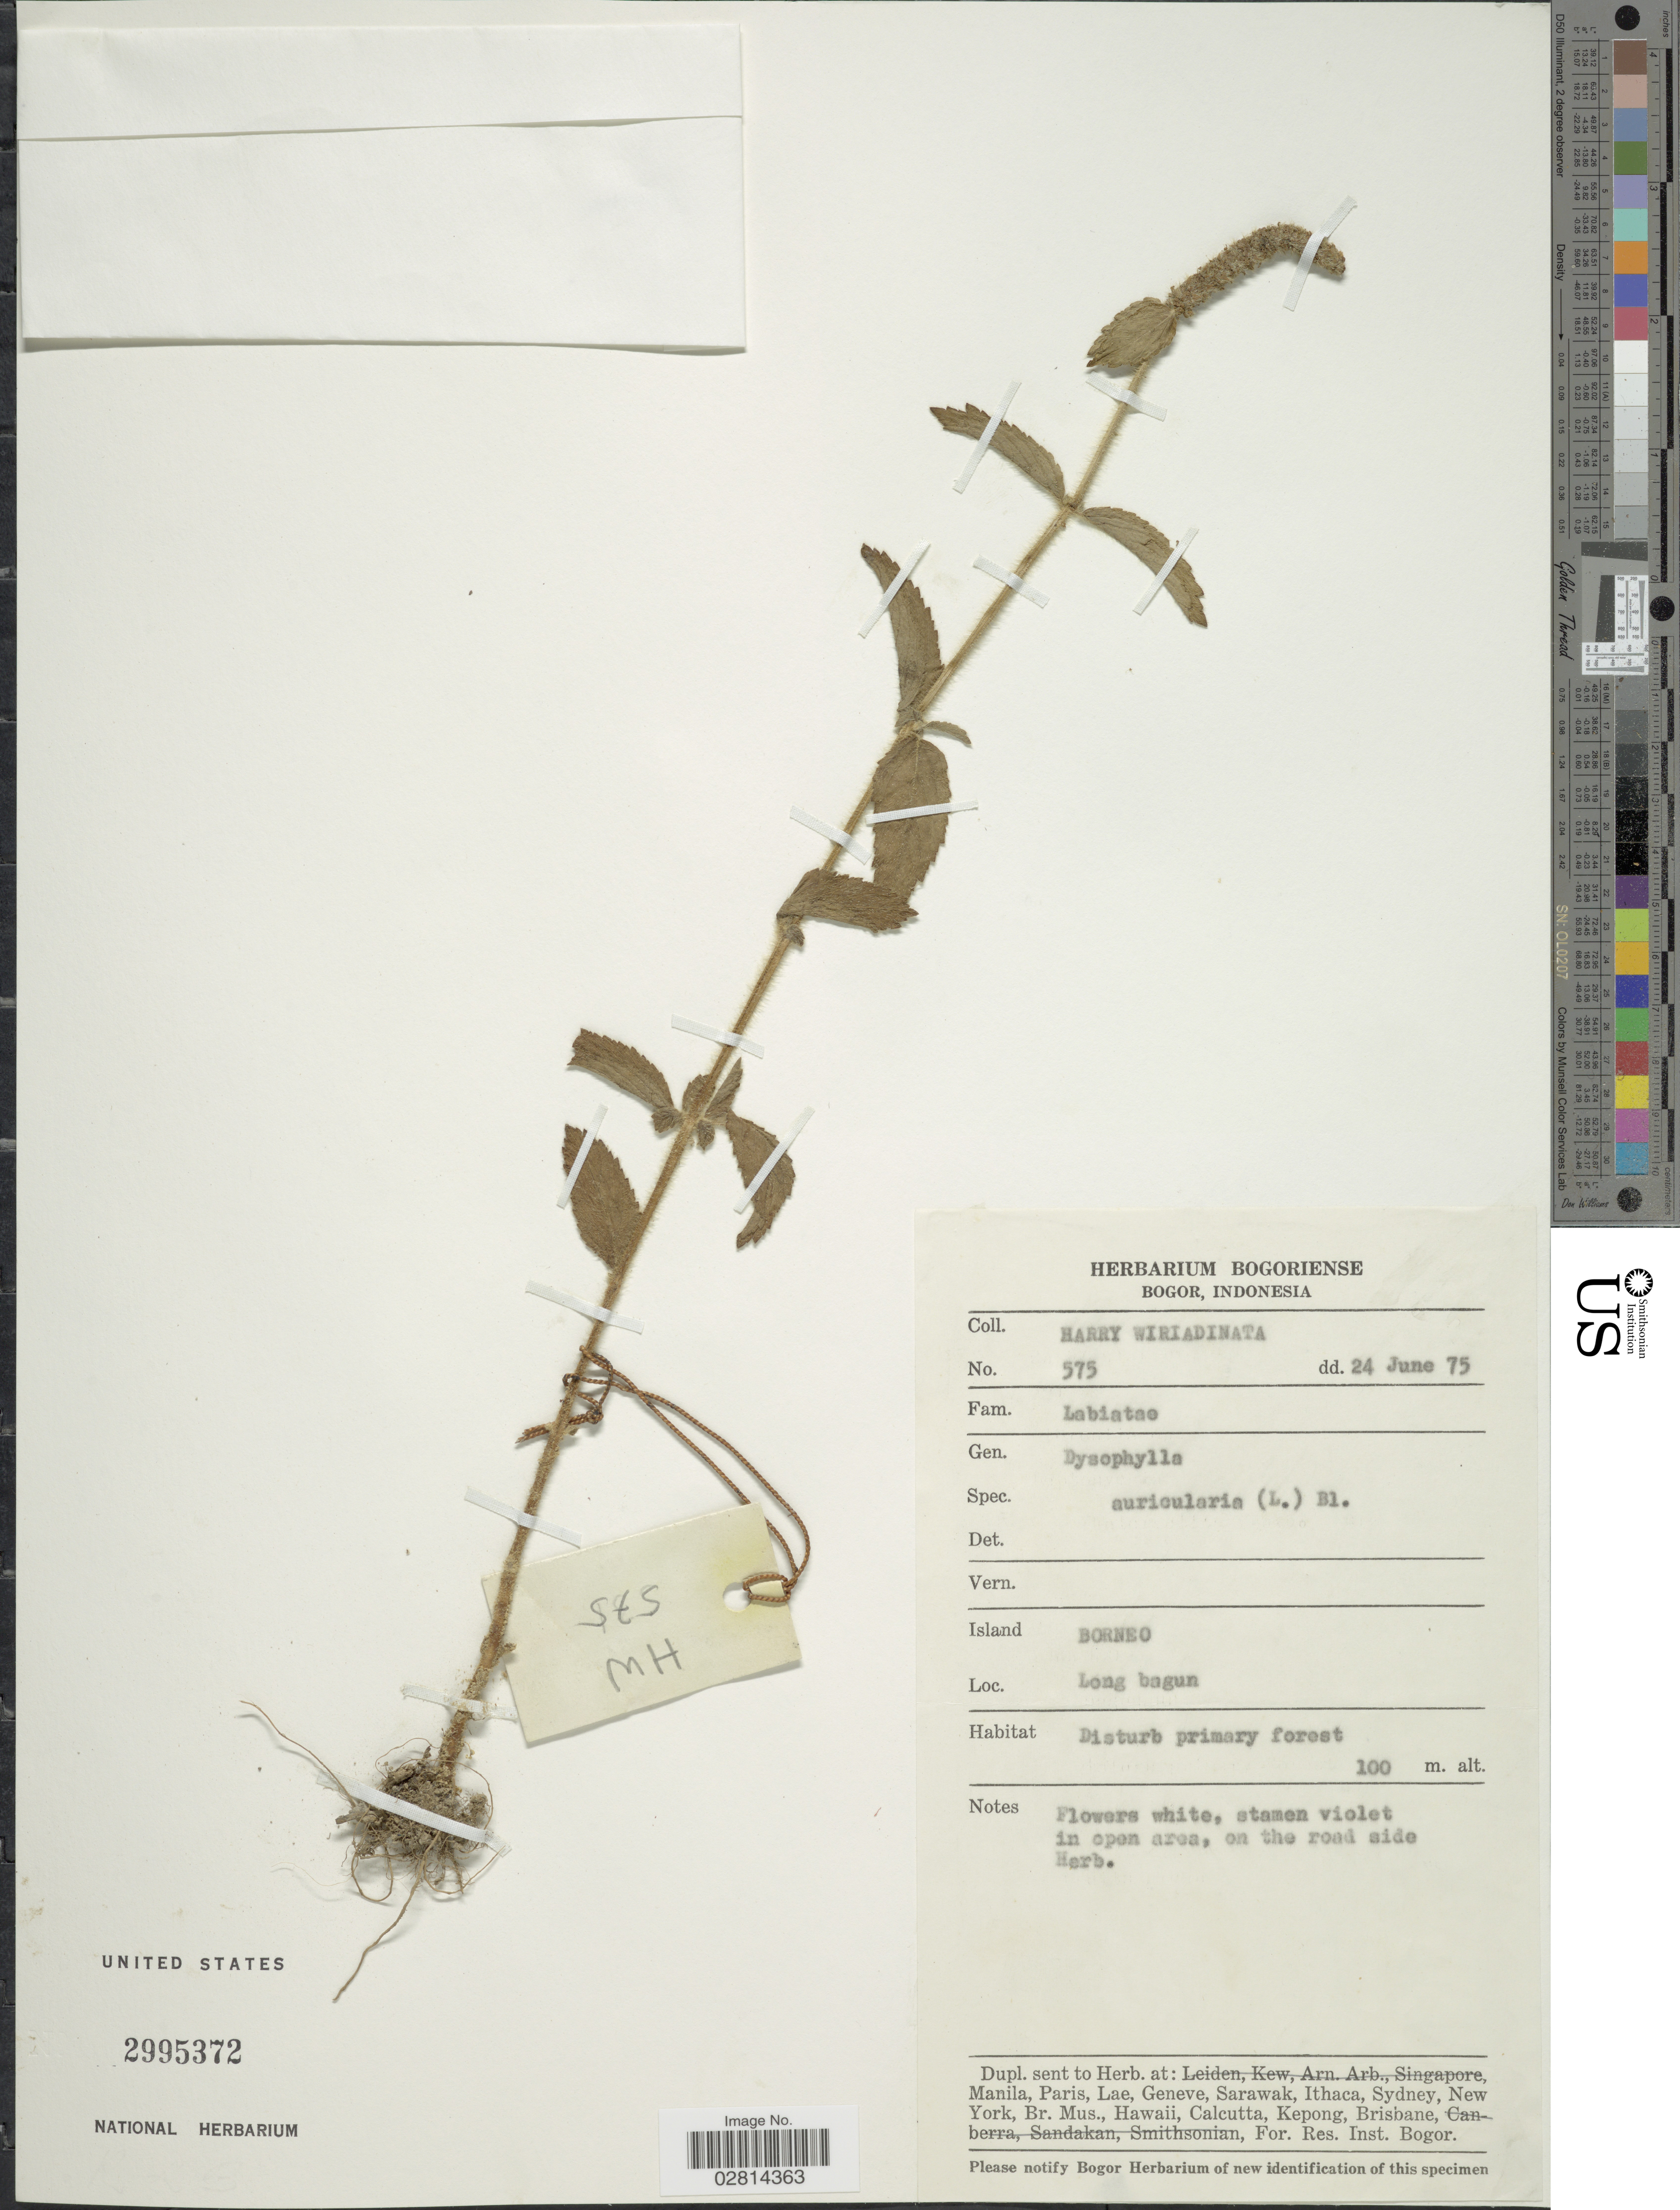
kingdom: Plantae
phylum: Tracheophyta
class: Magnoliopsida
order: Lamiales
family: Lamiaceae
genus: Pogostemon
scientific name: Pogostemon auricularius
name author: (L.) Hassk.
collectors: H. Wiriadinata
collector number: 575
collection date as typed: Transcribed d/m/y: 24/6/75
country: Indonesia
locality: Borneo. Long bagun.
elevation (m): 100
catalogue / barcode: US 2995372